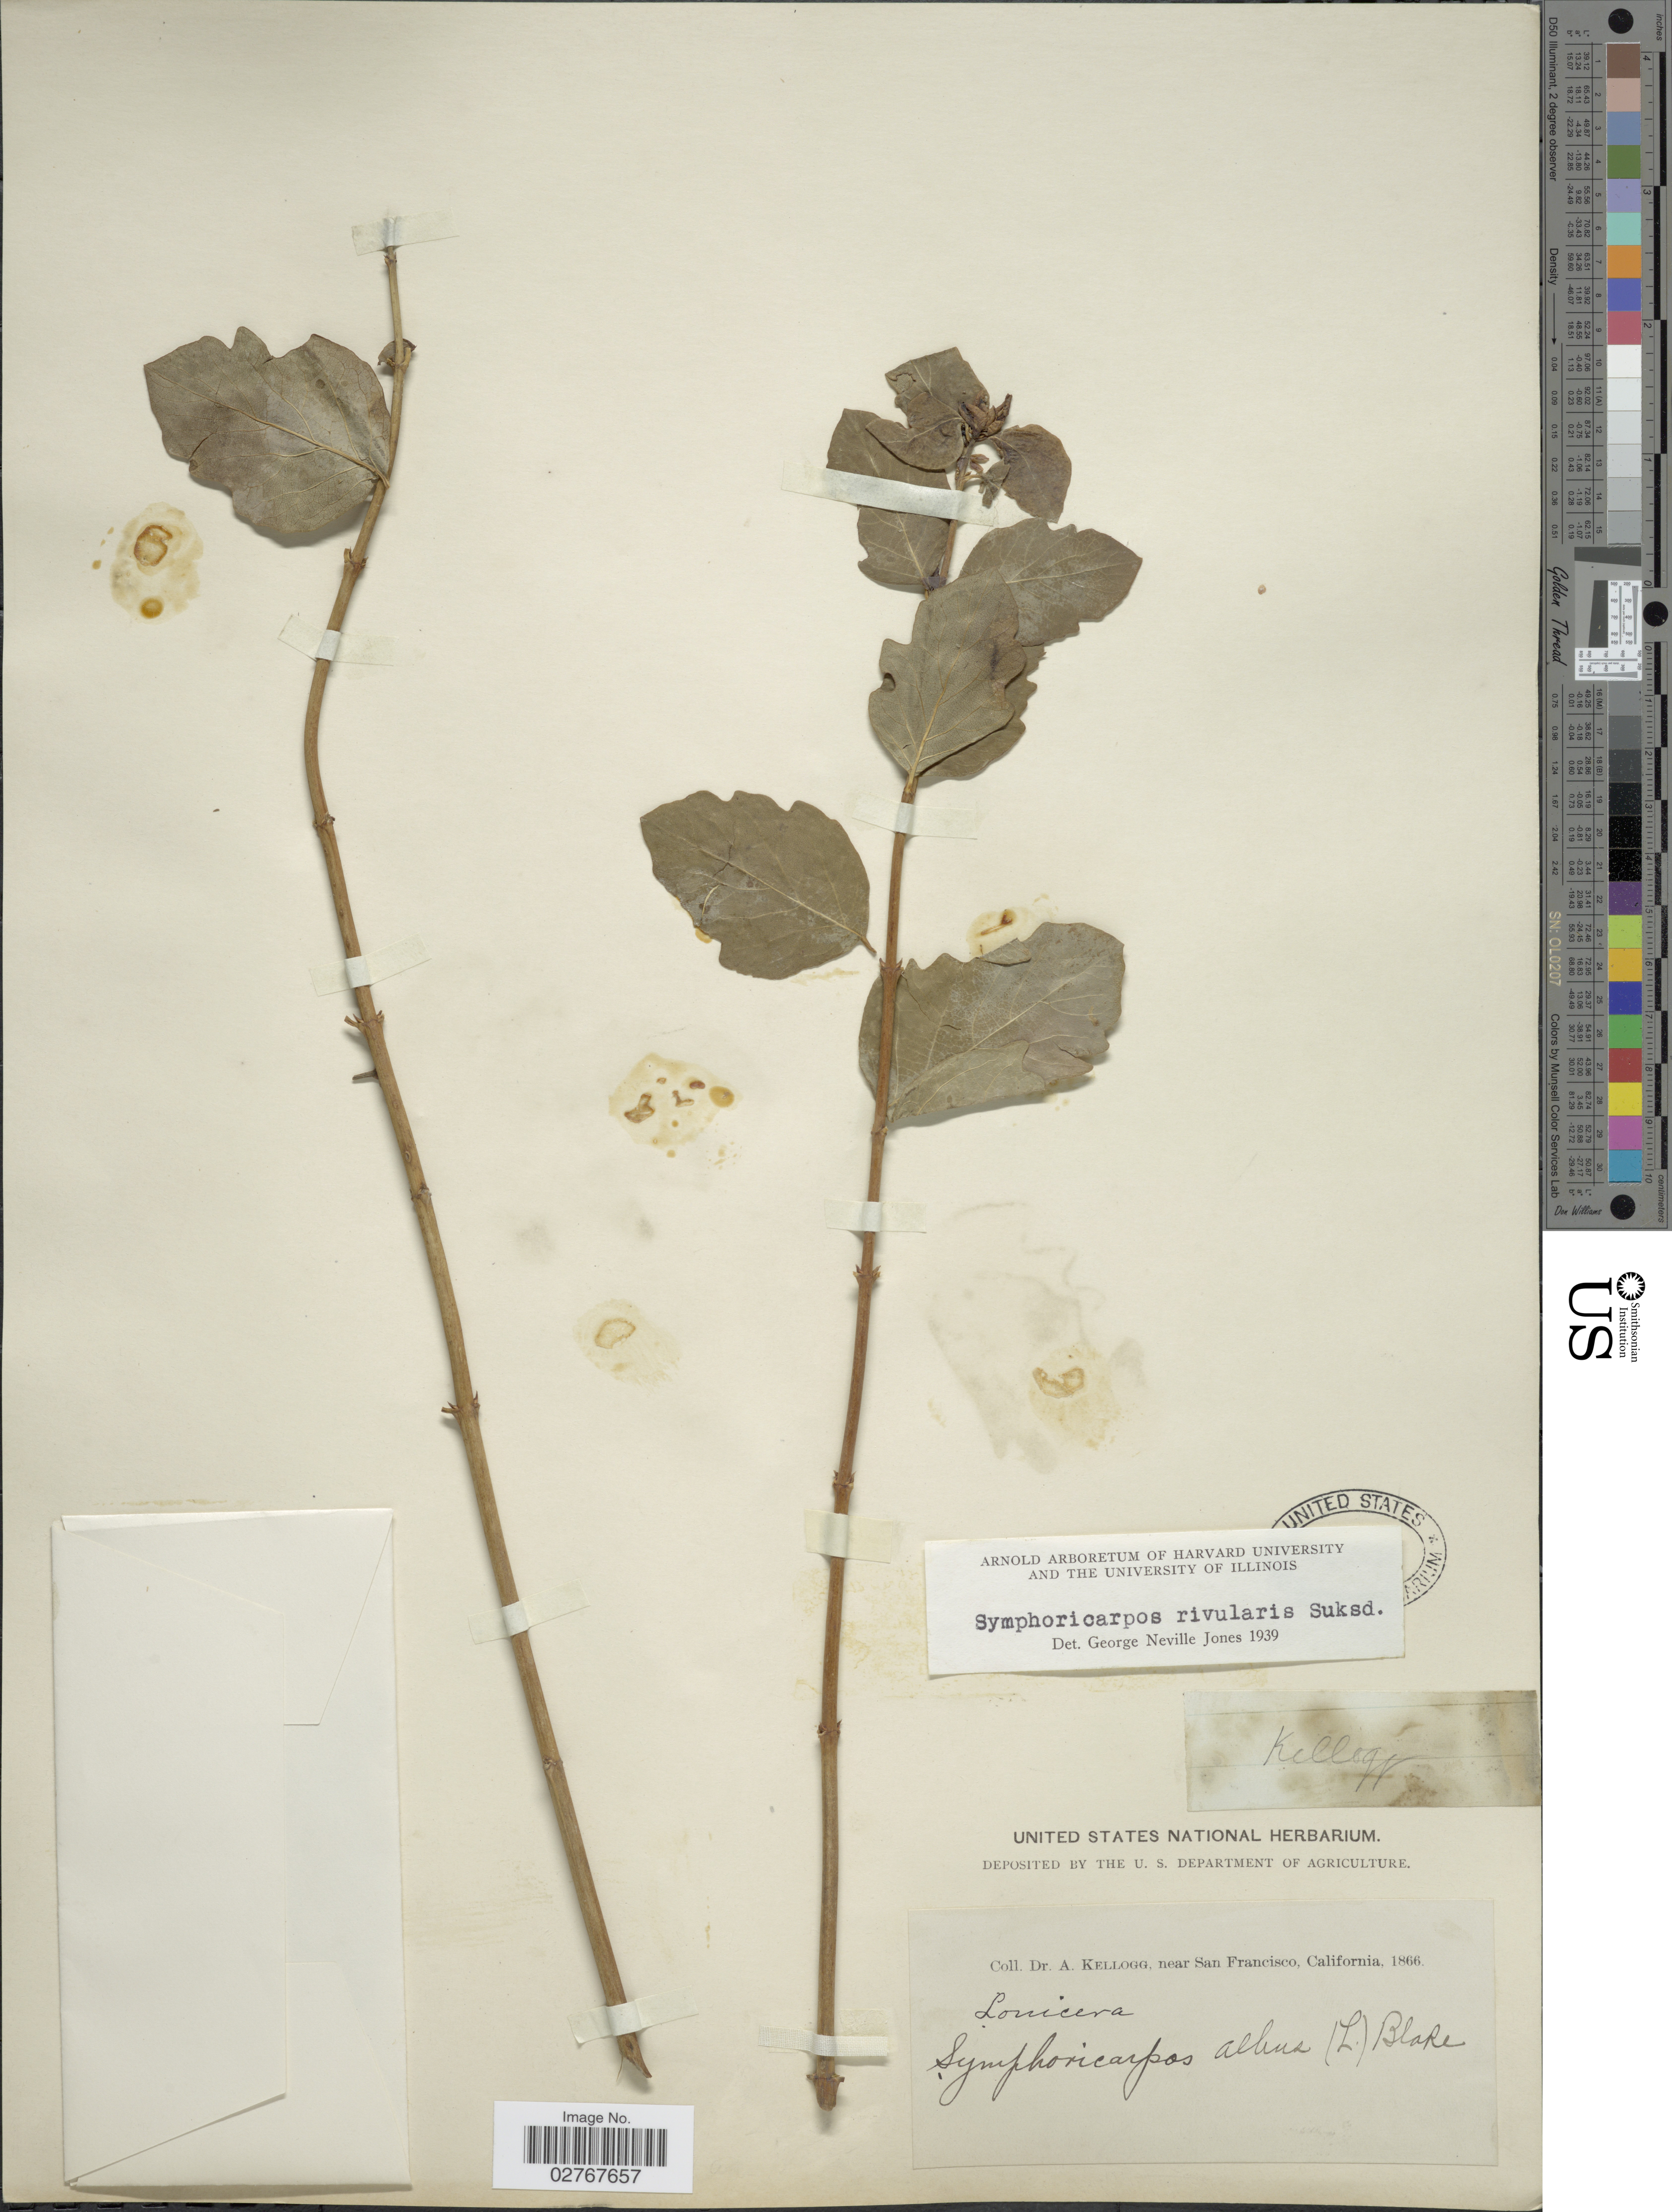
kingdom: Plantae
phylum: Tracheophyta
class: Magnoliopsida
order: Dipsacales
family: Caprifoliaceae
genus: Symphoricarpos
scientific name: Symphoricarpos rivularis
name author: Suksd.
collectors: A. Kellogg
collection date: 1866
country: United States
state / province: California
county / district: San Francisco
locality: Near San Francisco.